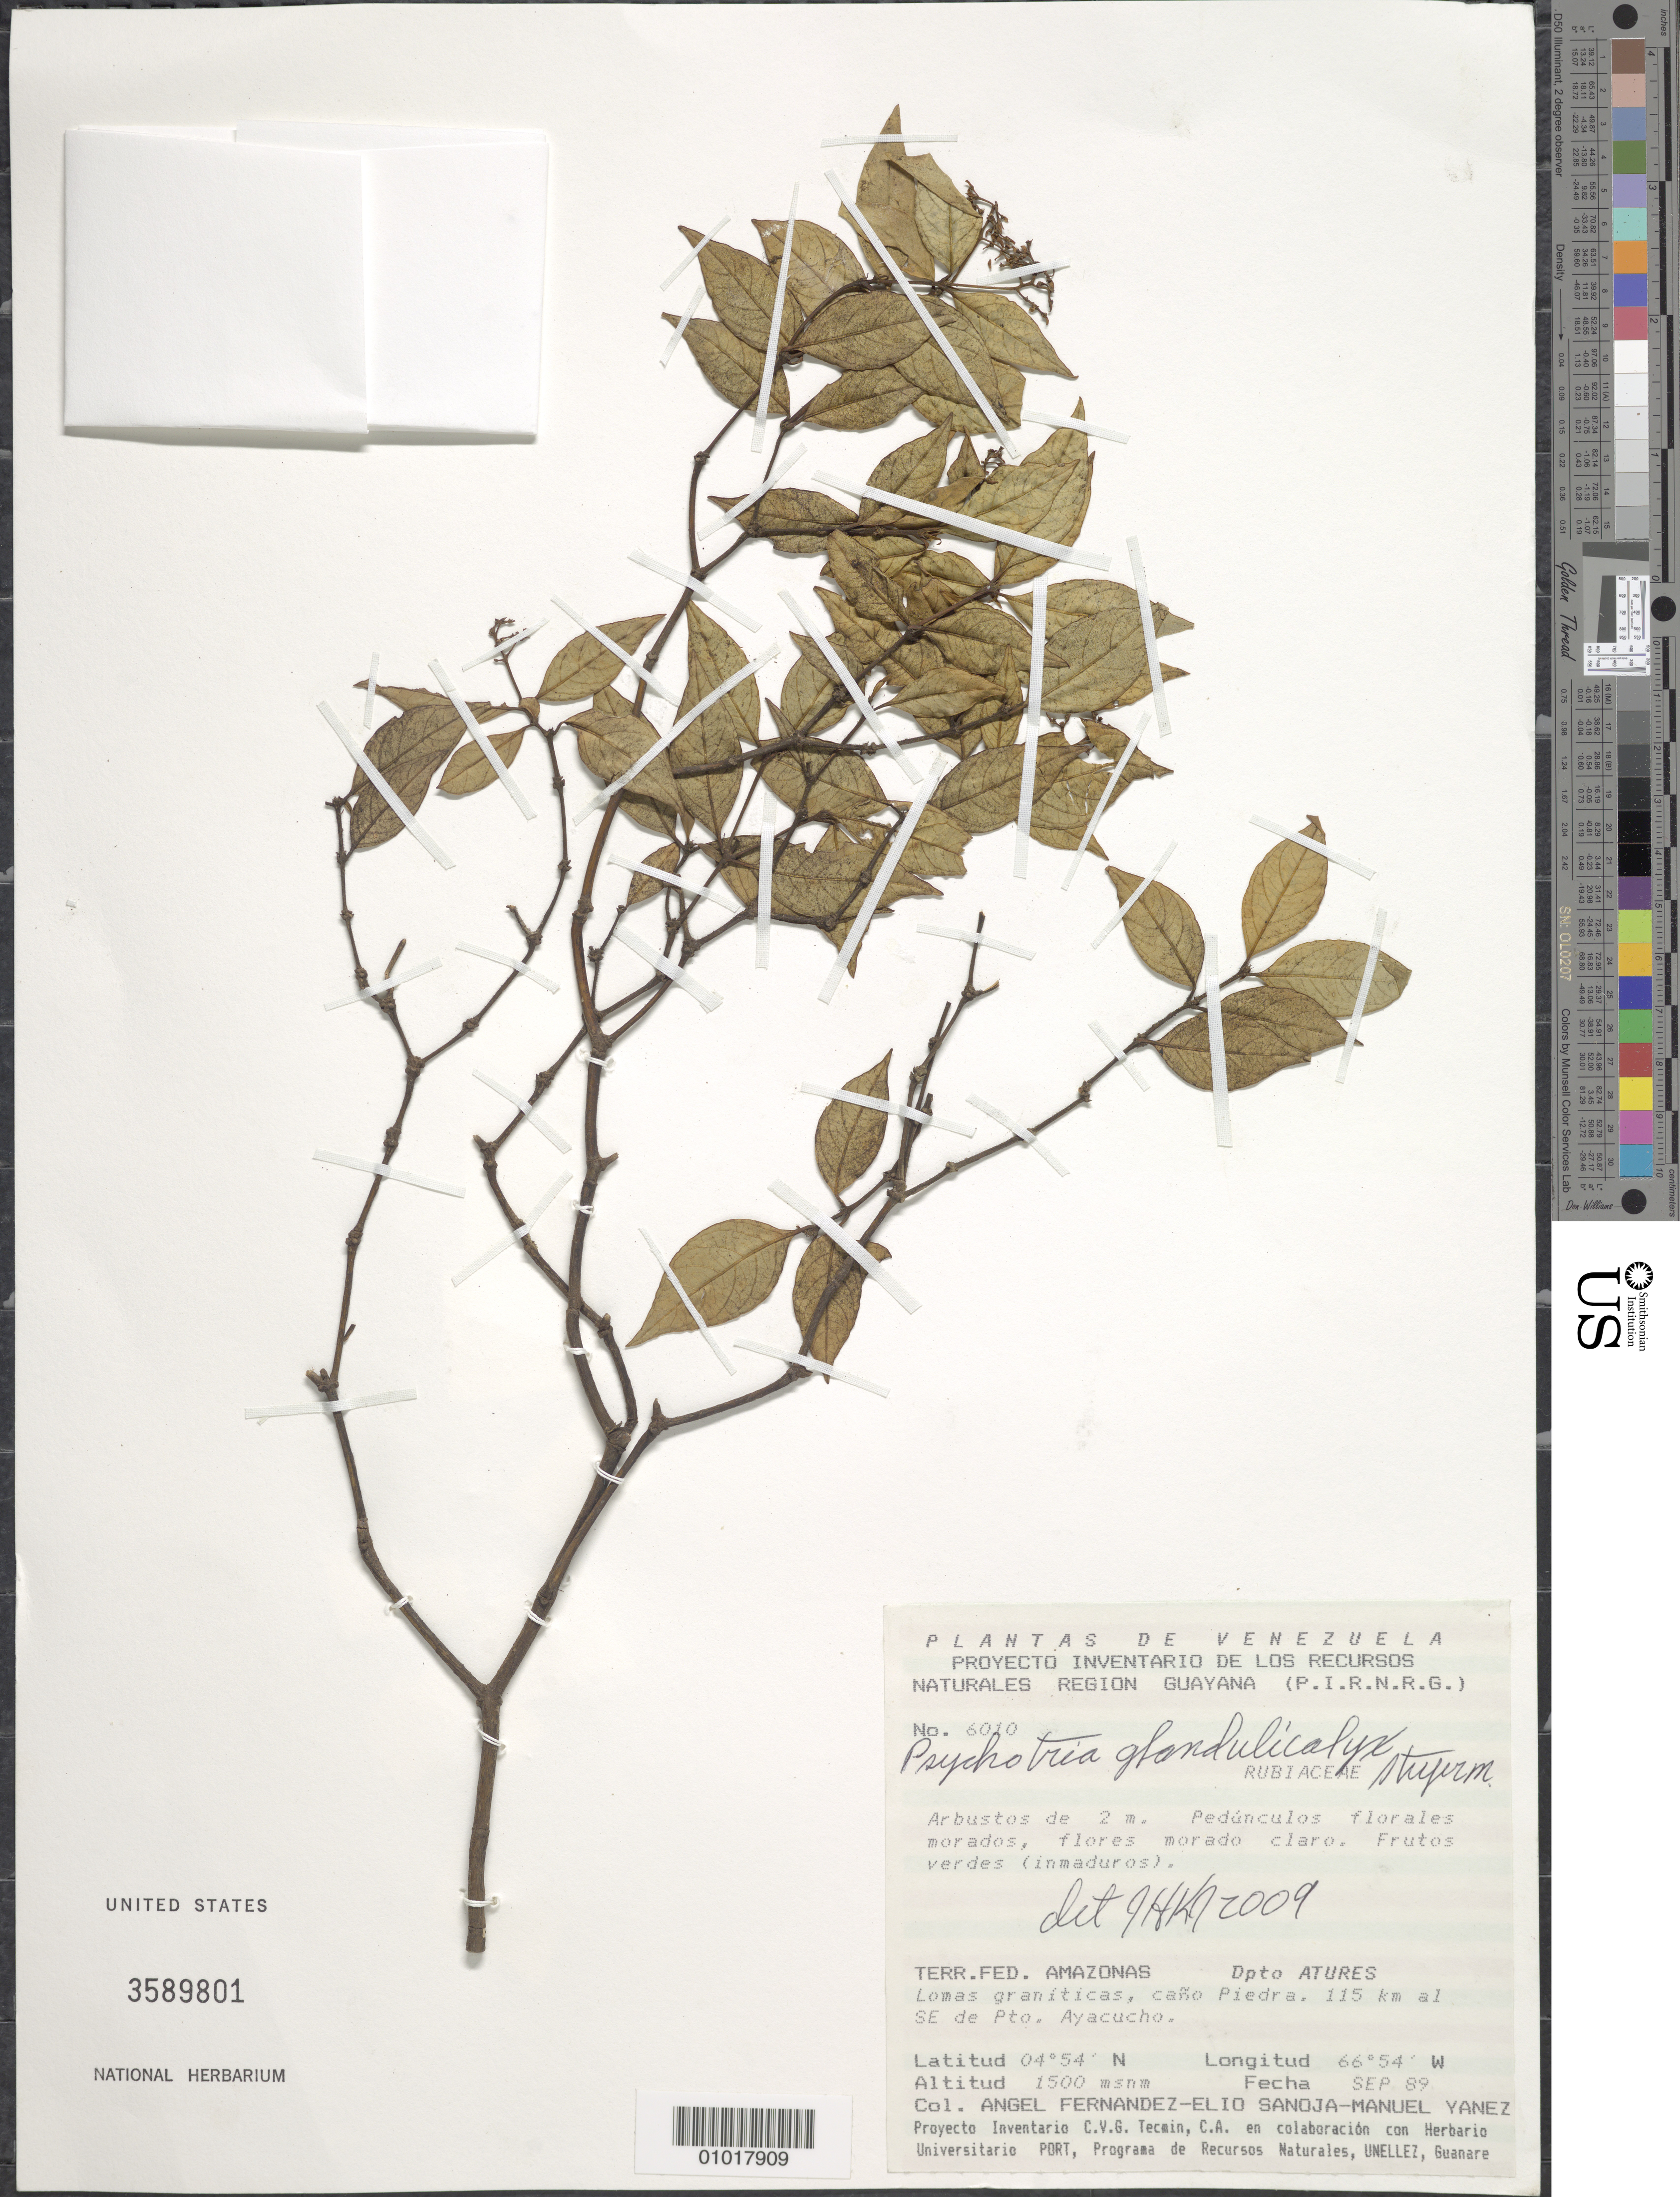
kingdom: Plantae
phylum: Tracheophyta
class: Magnoliopsida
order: Gentianales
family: Rubiaceae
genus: Psychotria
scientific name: Psychotria glandulicalyx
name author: Steyerm.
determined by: Kirkbride, J. H.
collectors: S. Elio & S. Yanez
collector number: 6010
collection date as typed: Sep-89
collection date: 1989-09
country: Venezuela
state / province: Amazonas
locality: Lomas graniticas, cano Piedra. 115 km al SE de Pto. Ayacucho.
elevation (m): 1500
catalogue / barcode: US 3589801